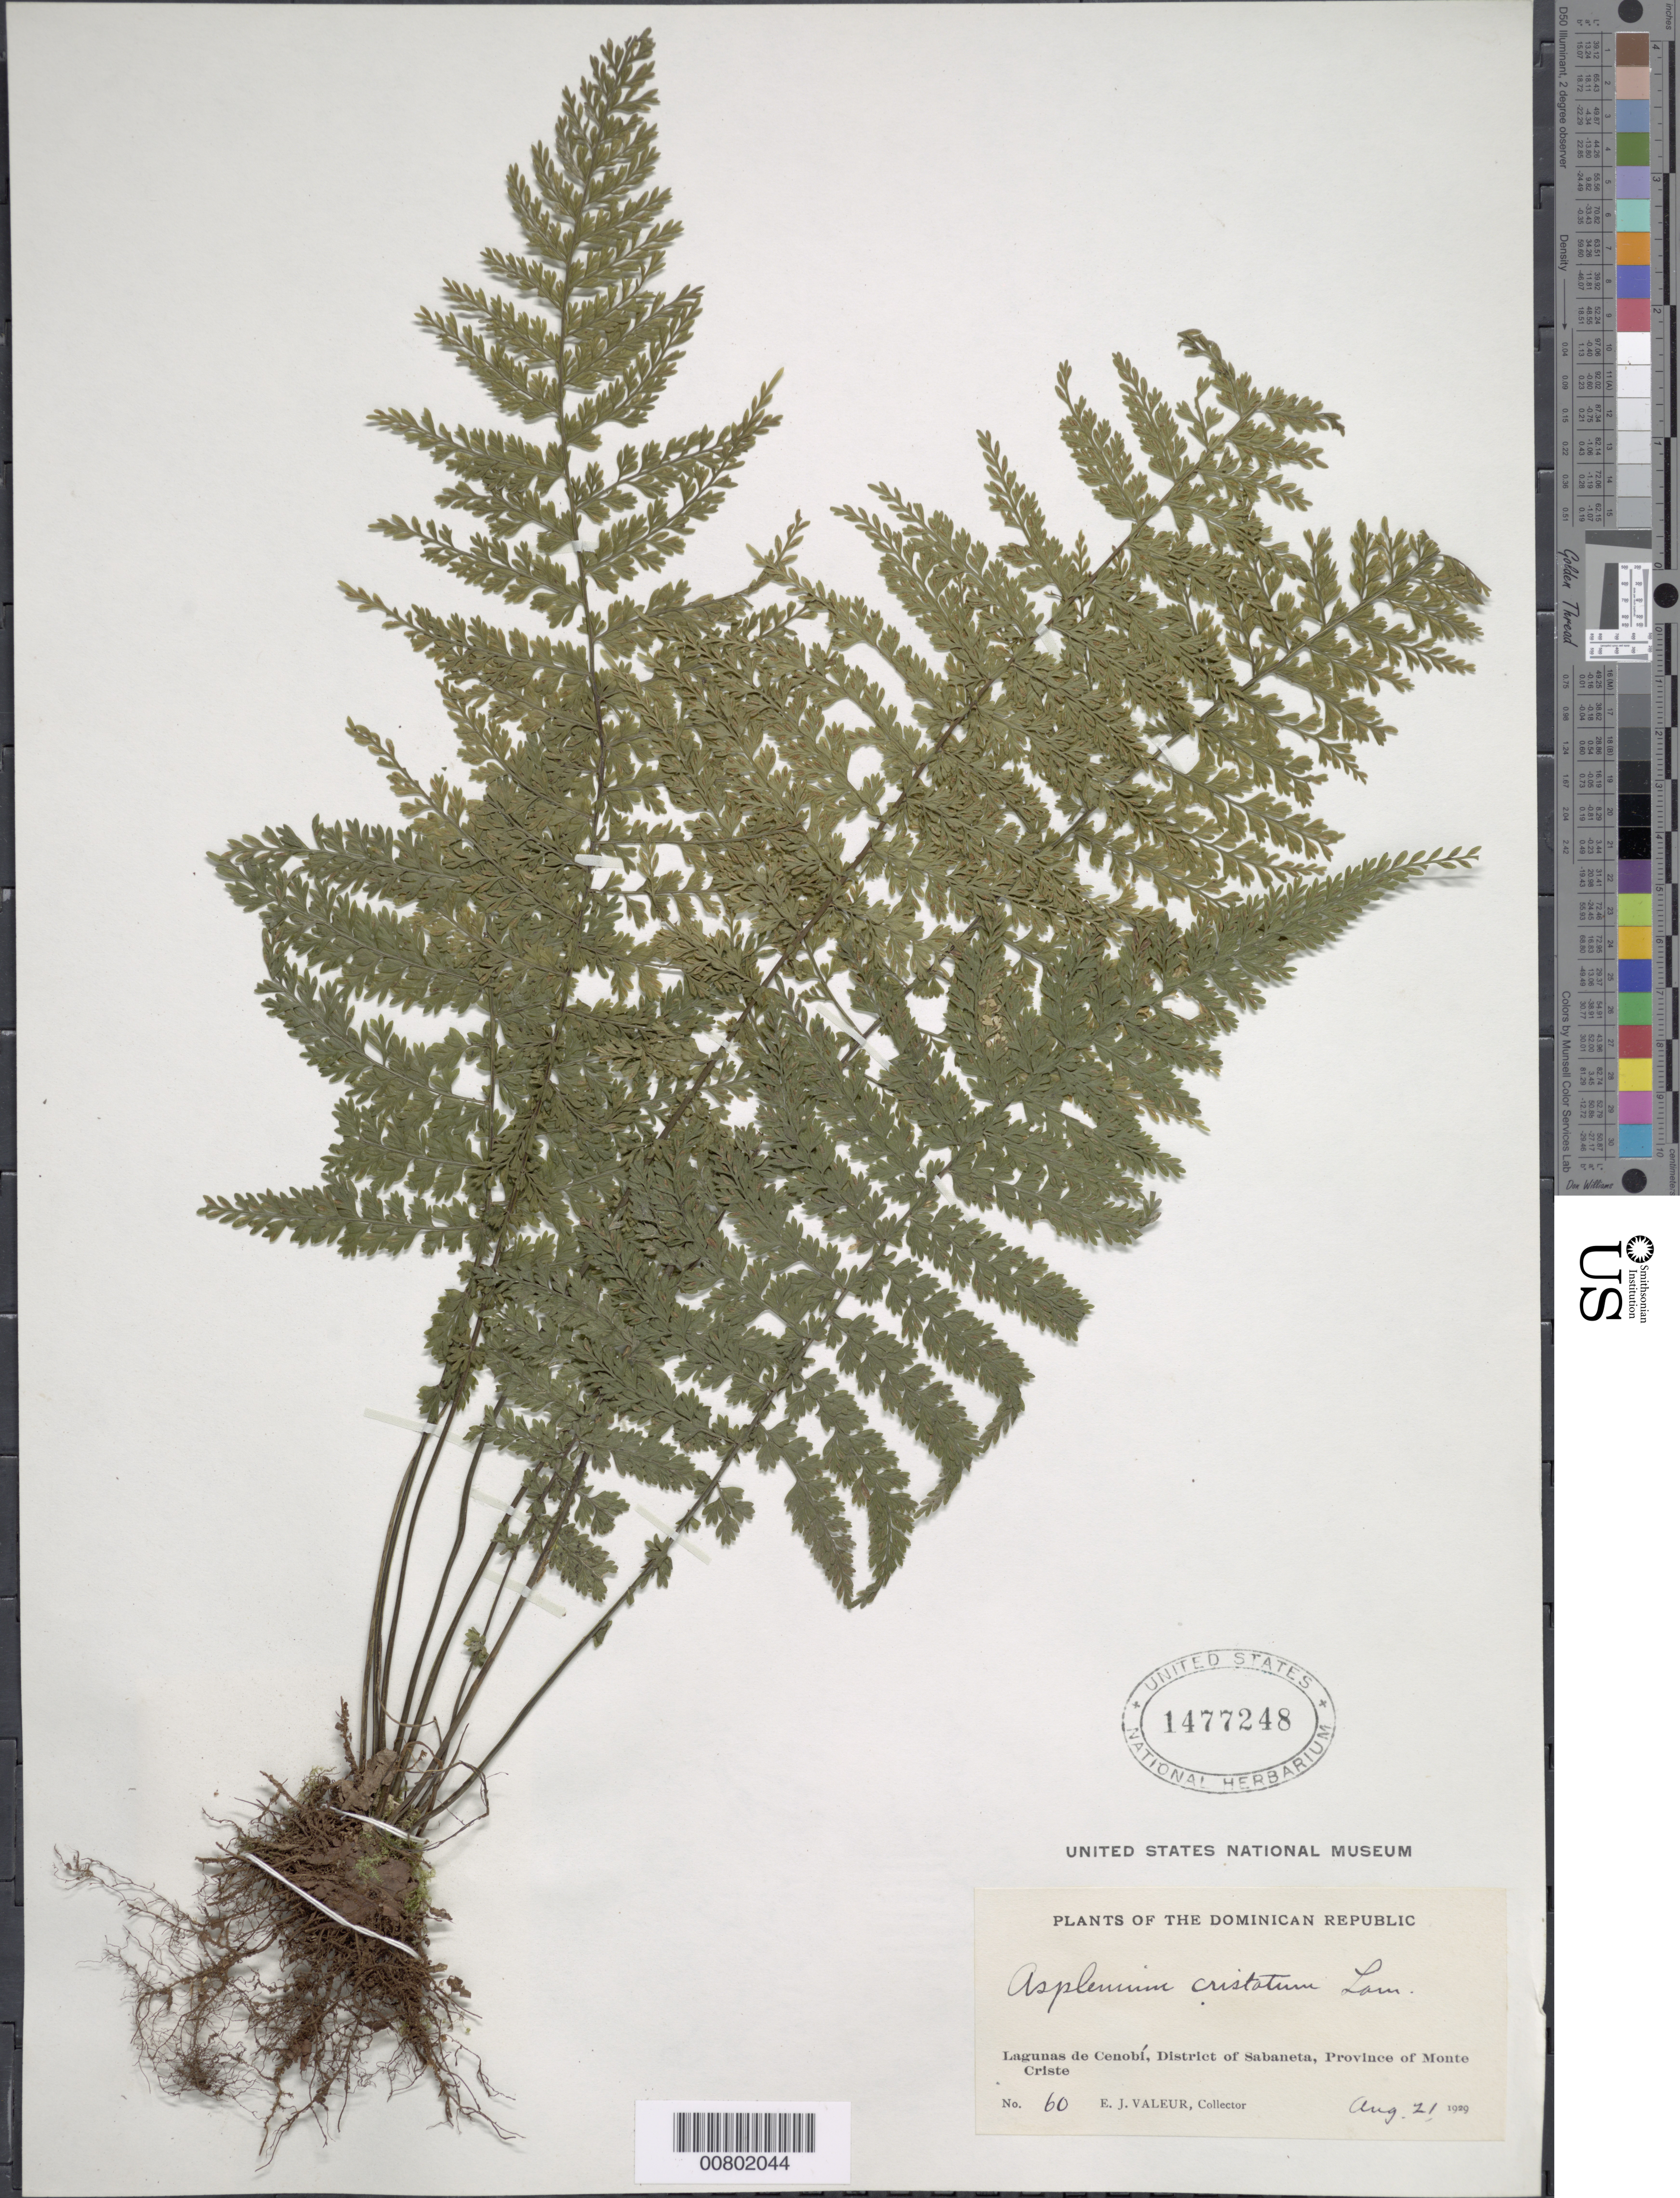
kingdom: Plantae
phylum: Tracheophyta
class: Polypodiopsida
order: Polypodiales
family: Aspleniaceae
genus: Asplenium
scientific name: Asplenium cristatum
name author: Lam.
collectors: E. Valeur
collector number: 60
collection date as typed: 21 Aug 1929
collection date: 1929-08-21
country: Dominican Republic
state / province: Monte Cristi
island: Hispaniola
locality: Dist. Sabaneta, Lagunas de Cenobí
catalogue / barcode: US 1477248